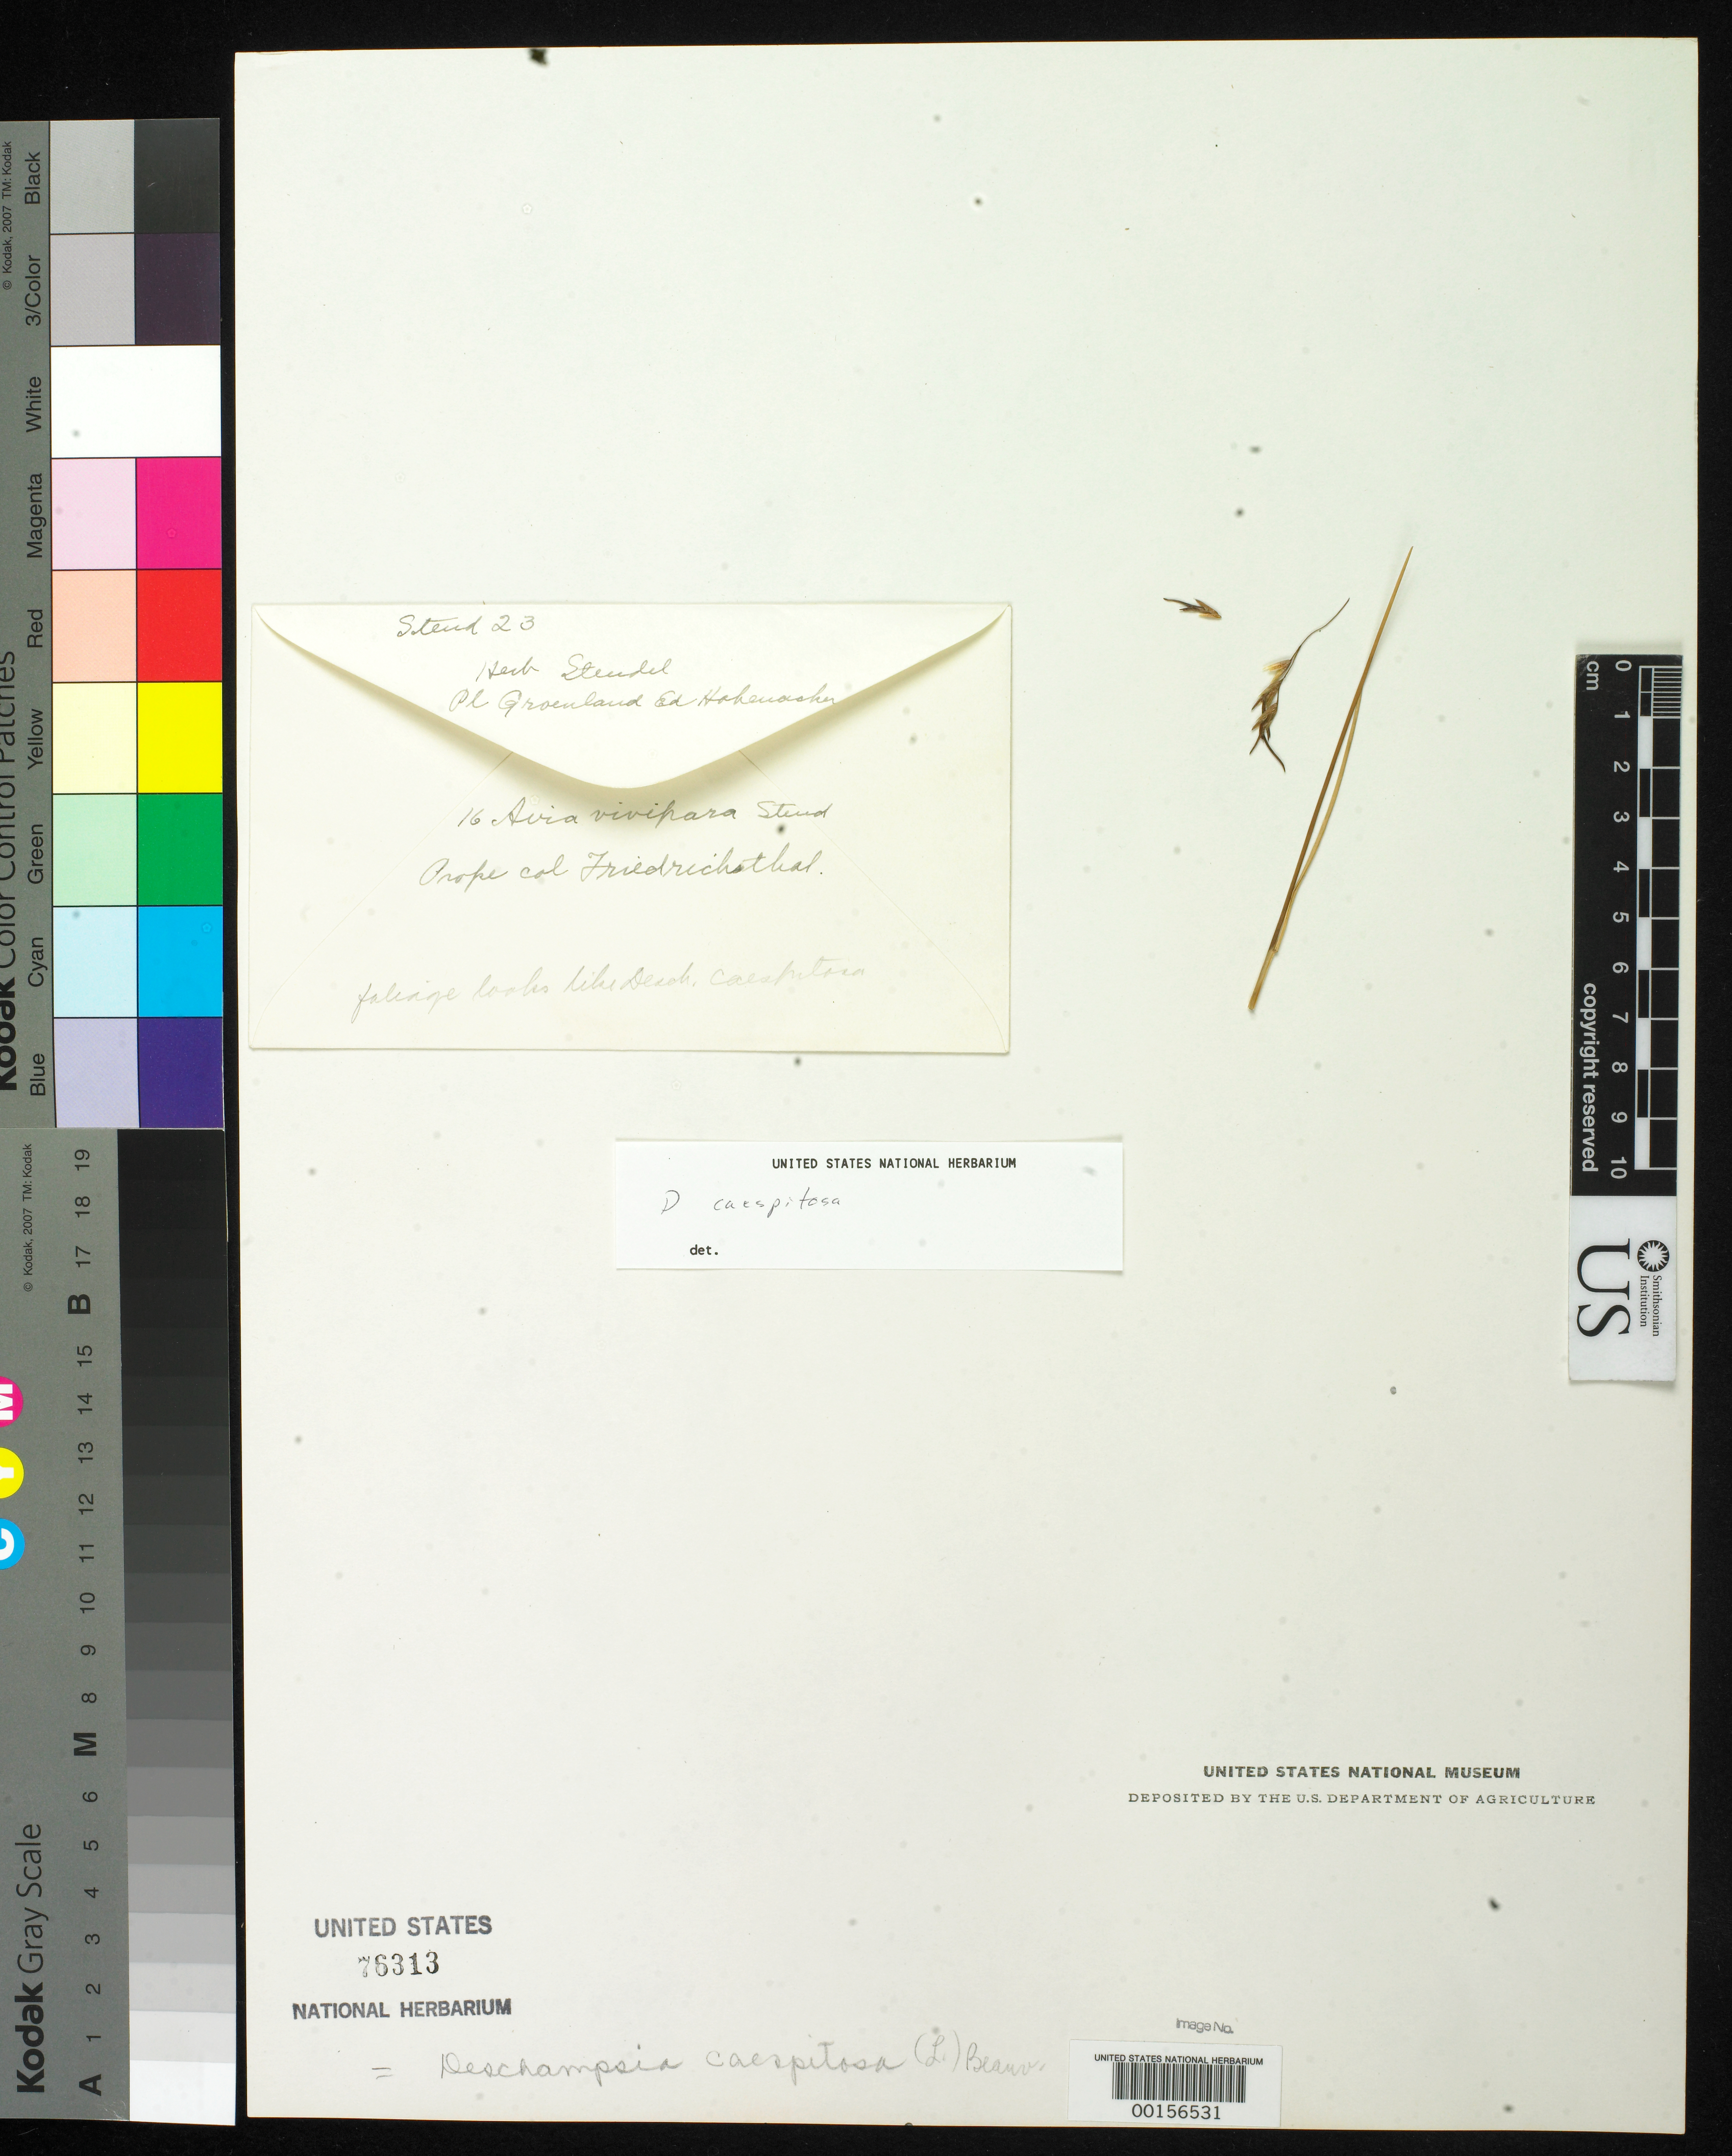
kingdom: Plantae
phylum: Tracheophyta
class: Liliopsida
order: Poales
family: Poaceae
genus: Aira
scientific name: Aira vivipara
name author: Steud.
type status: Type Fragment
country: Greenland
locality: Near Fridrechsthal.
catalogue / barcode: US 76313